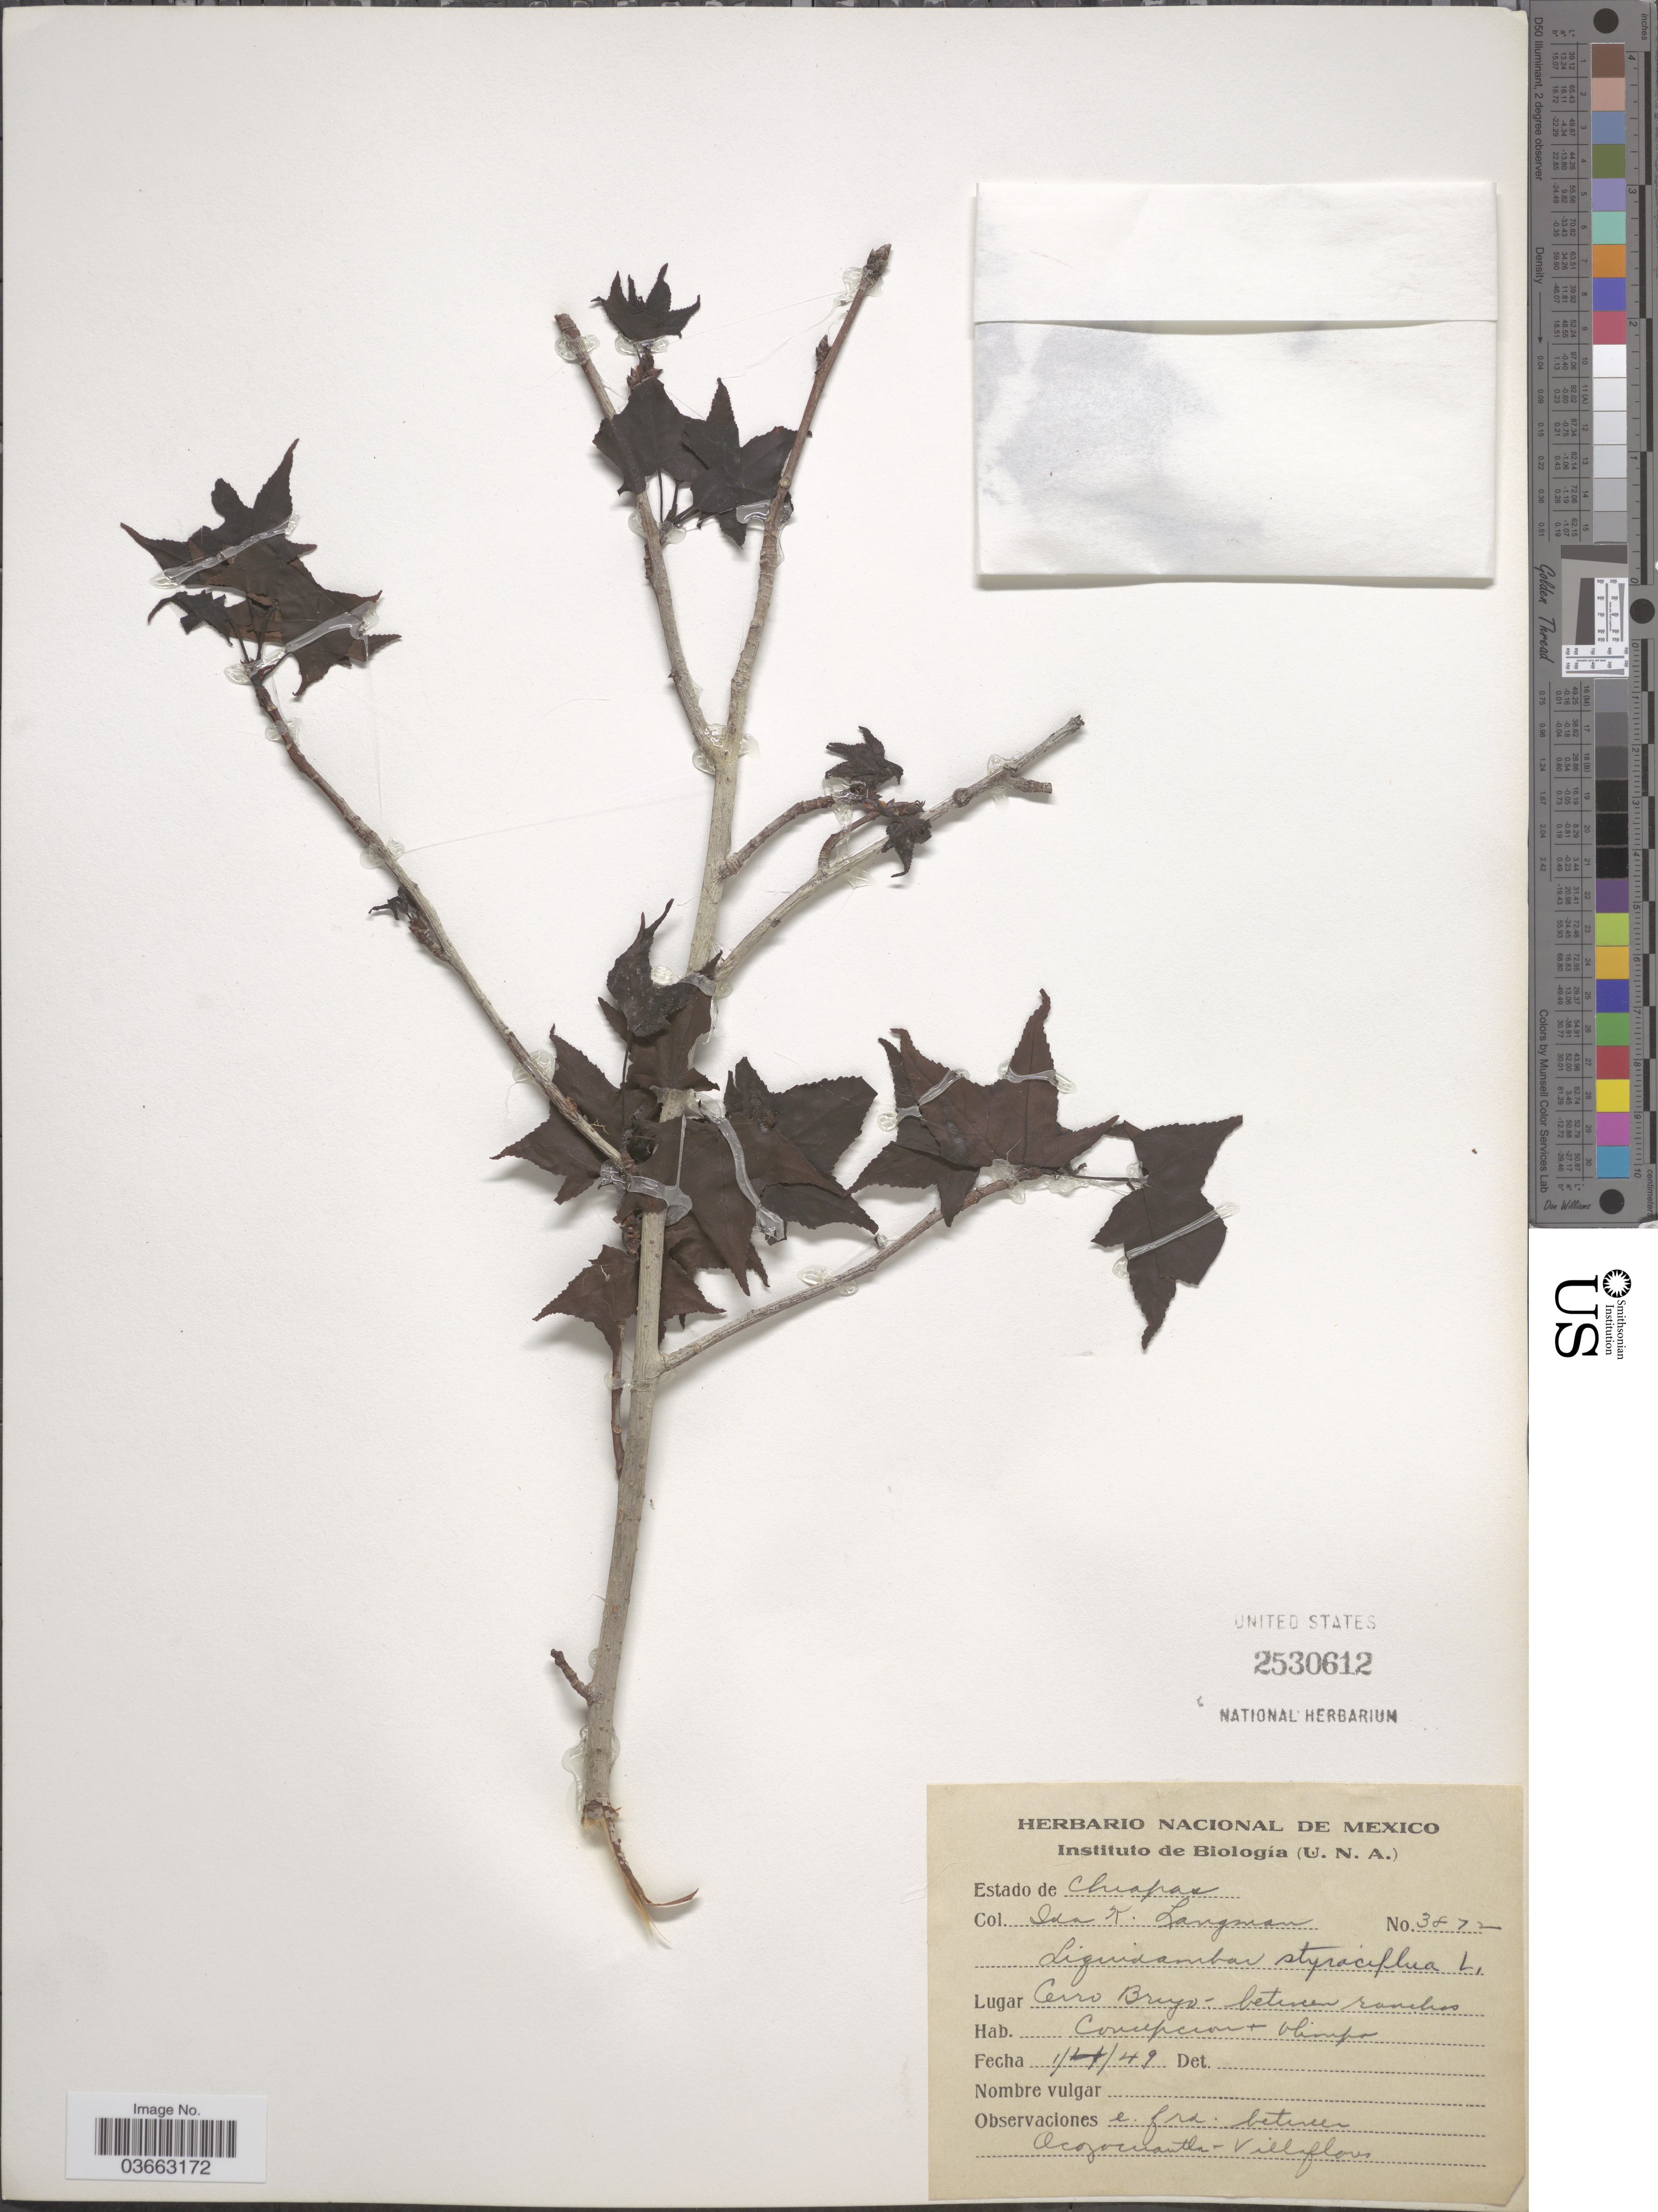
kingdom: Plantae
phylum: Tracheophyta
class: Magnoliopsida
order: Saxifragales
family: Altingiaceae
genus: Liquidambar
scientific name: Liquidambar styraciflua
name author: L.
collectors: I. K. Langman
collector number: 3872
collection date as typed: Transcribed d/m/y: 1/4/49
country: Mexico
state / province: Chiapas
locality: Cerro Brujo-between ranchos Concepcion & Olimpo. Between Ocozocuautla-Villaflores.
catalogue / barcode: US 2530612